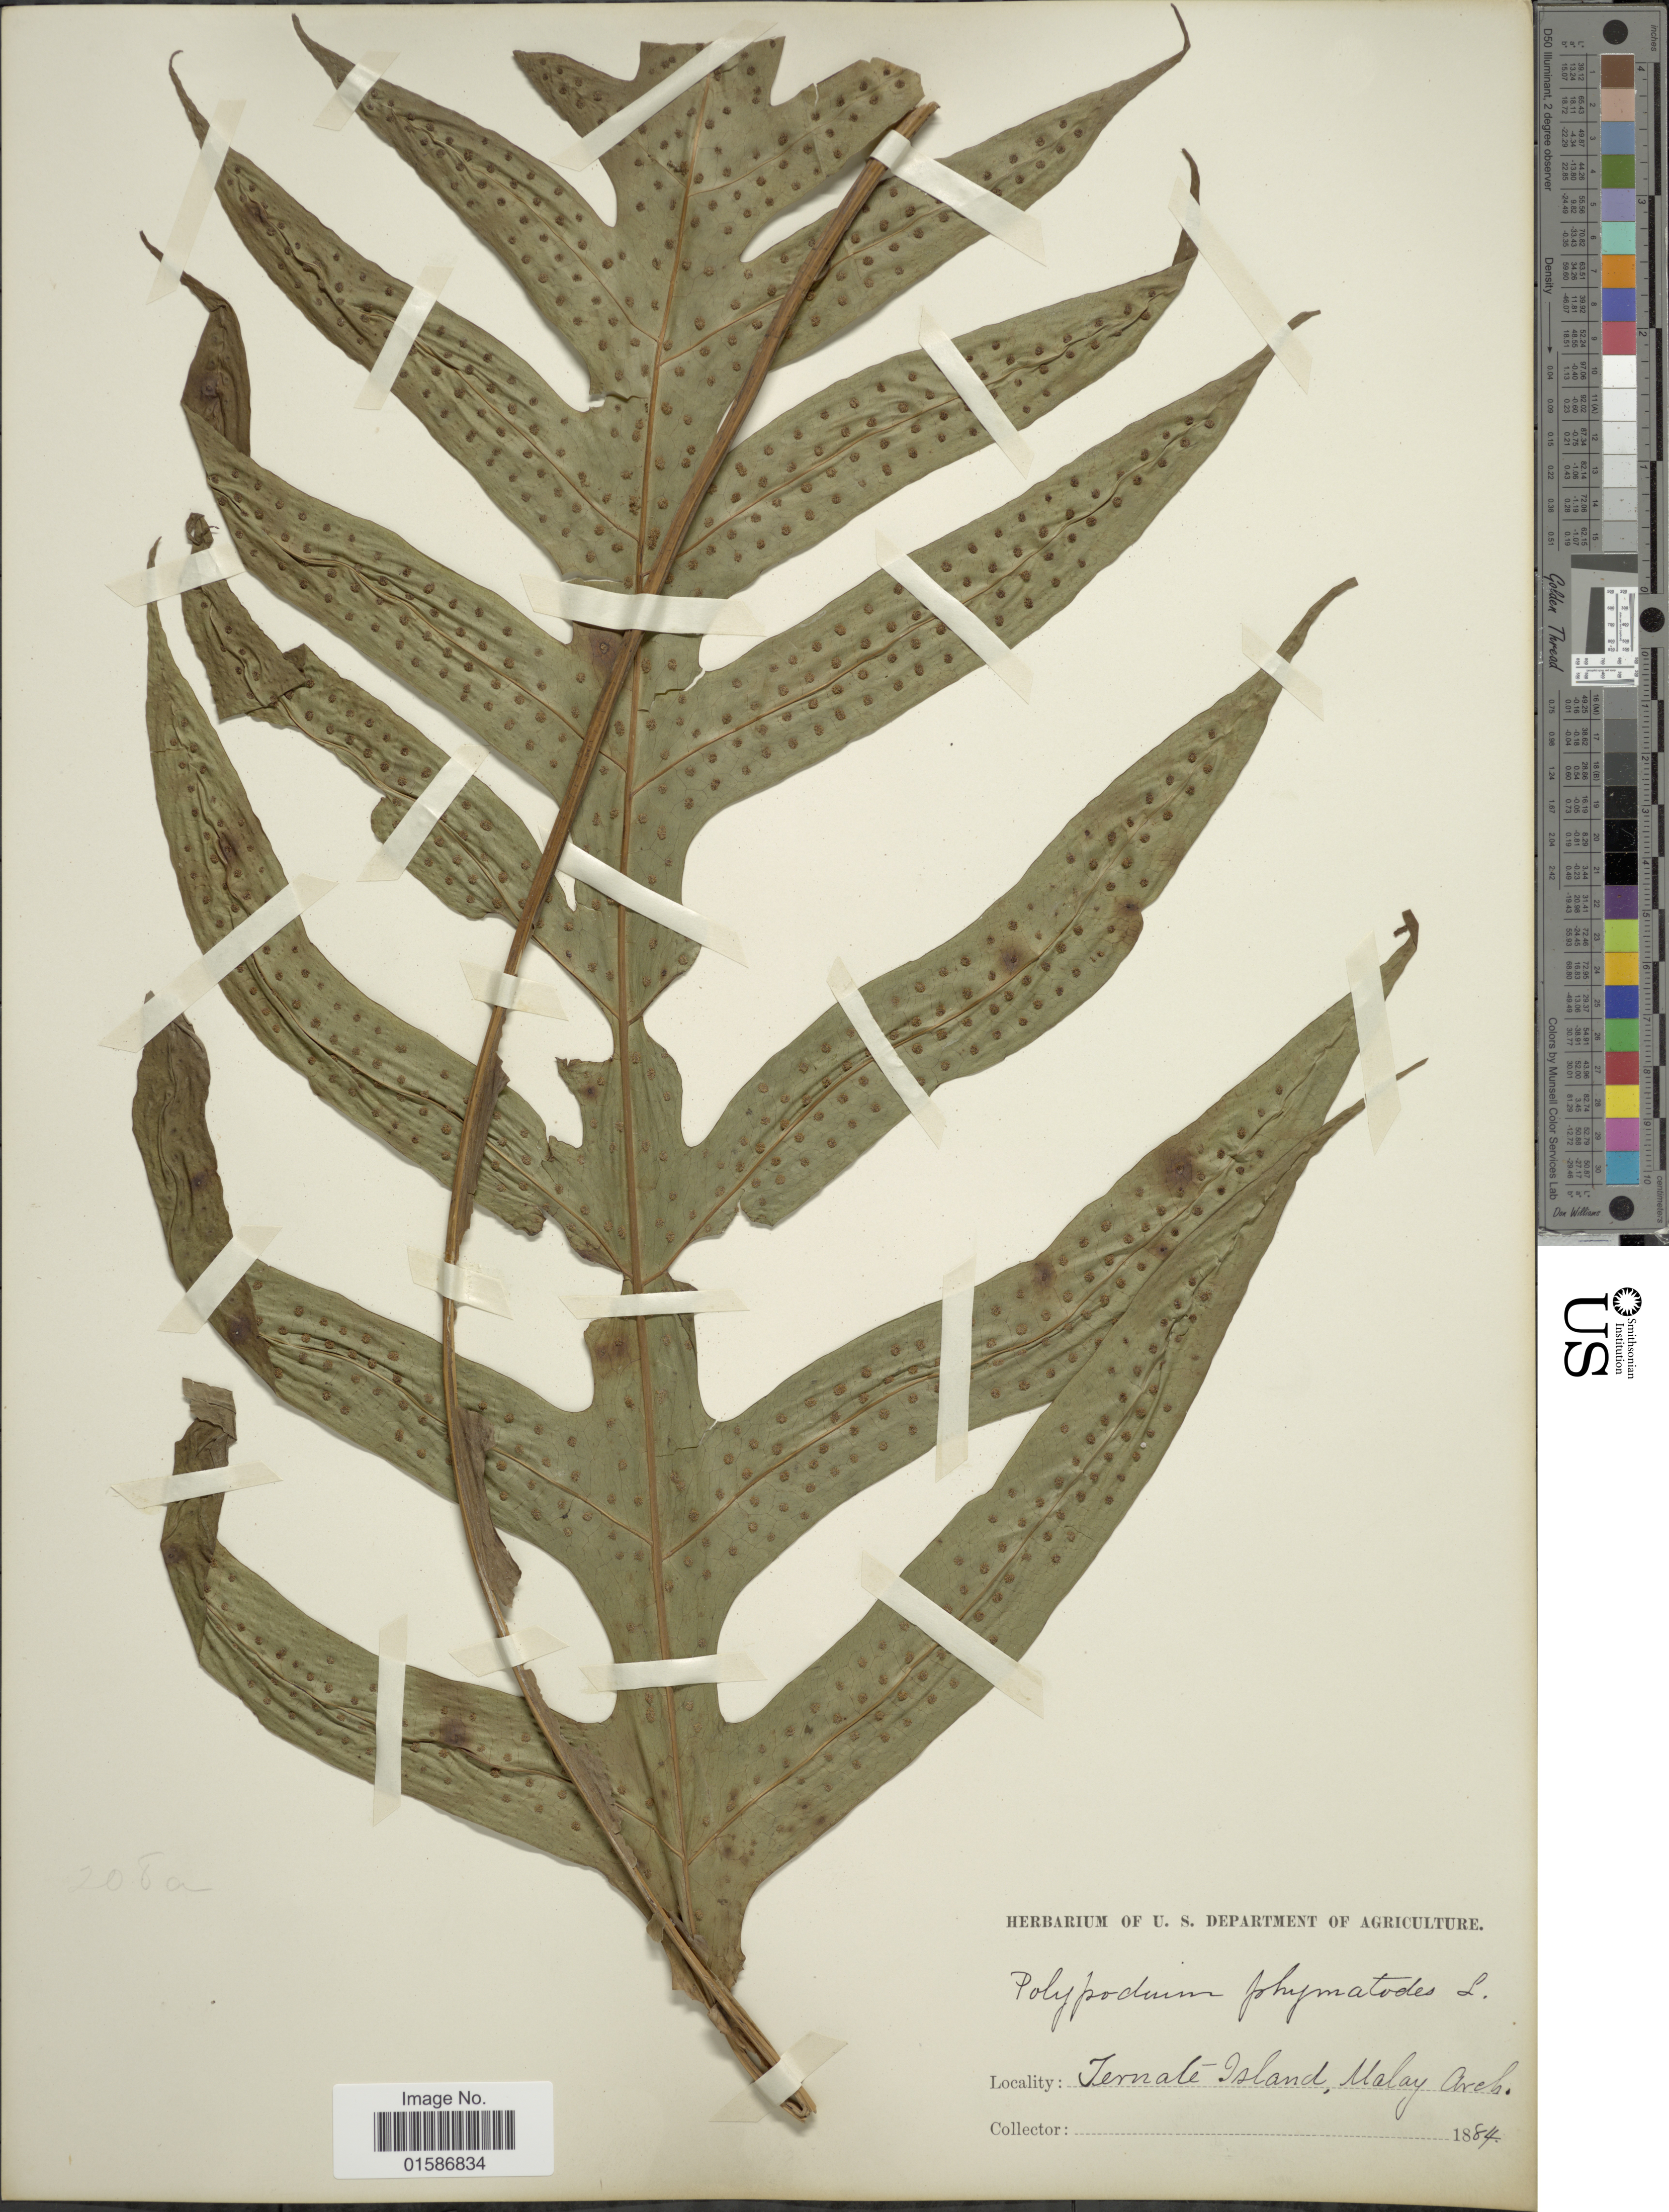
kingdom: Plantae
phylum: Tracheophyta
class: Polypodiopsida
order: Polypodiales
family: Polypodiaceae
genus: Microsorum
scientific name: Microsorum scolopendria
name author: (Burm. f.) Copel.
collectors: Facchini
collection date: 1884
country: Indonesia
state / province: Maluku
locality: Ternate Island, Malay Arch